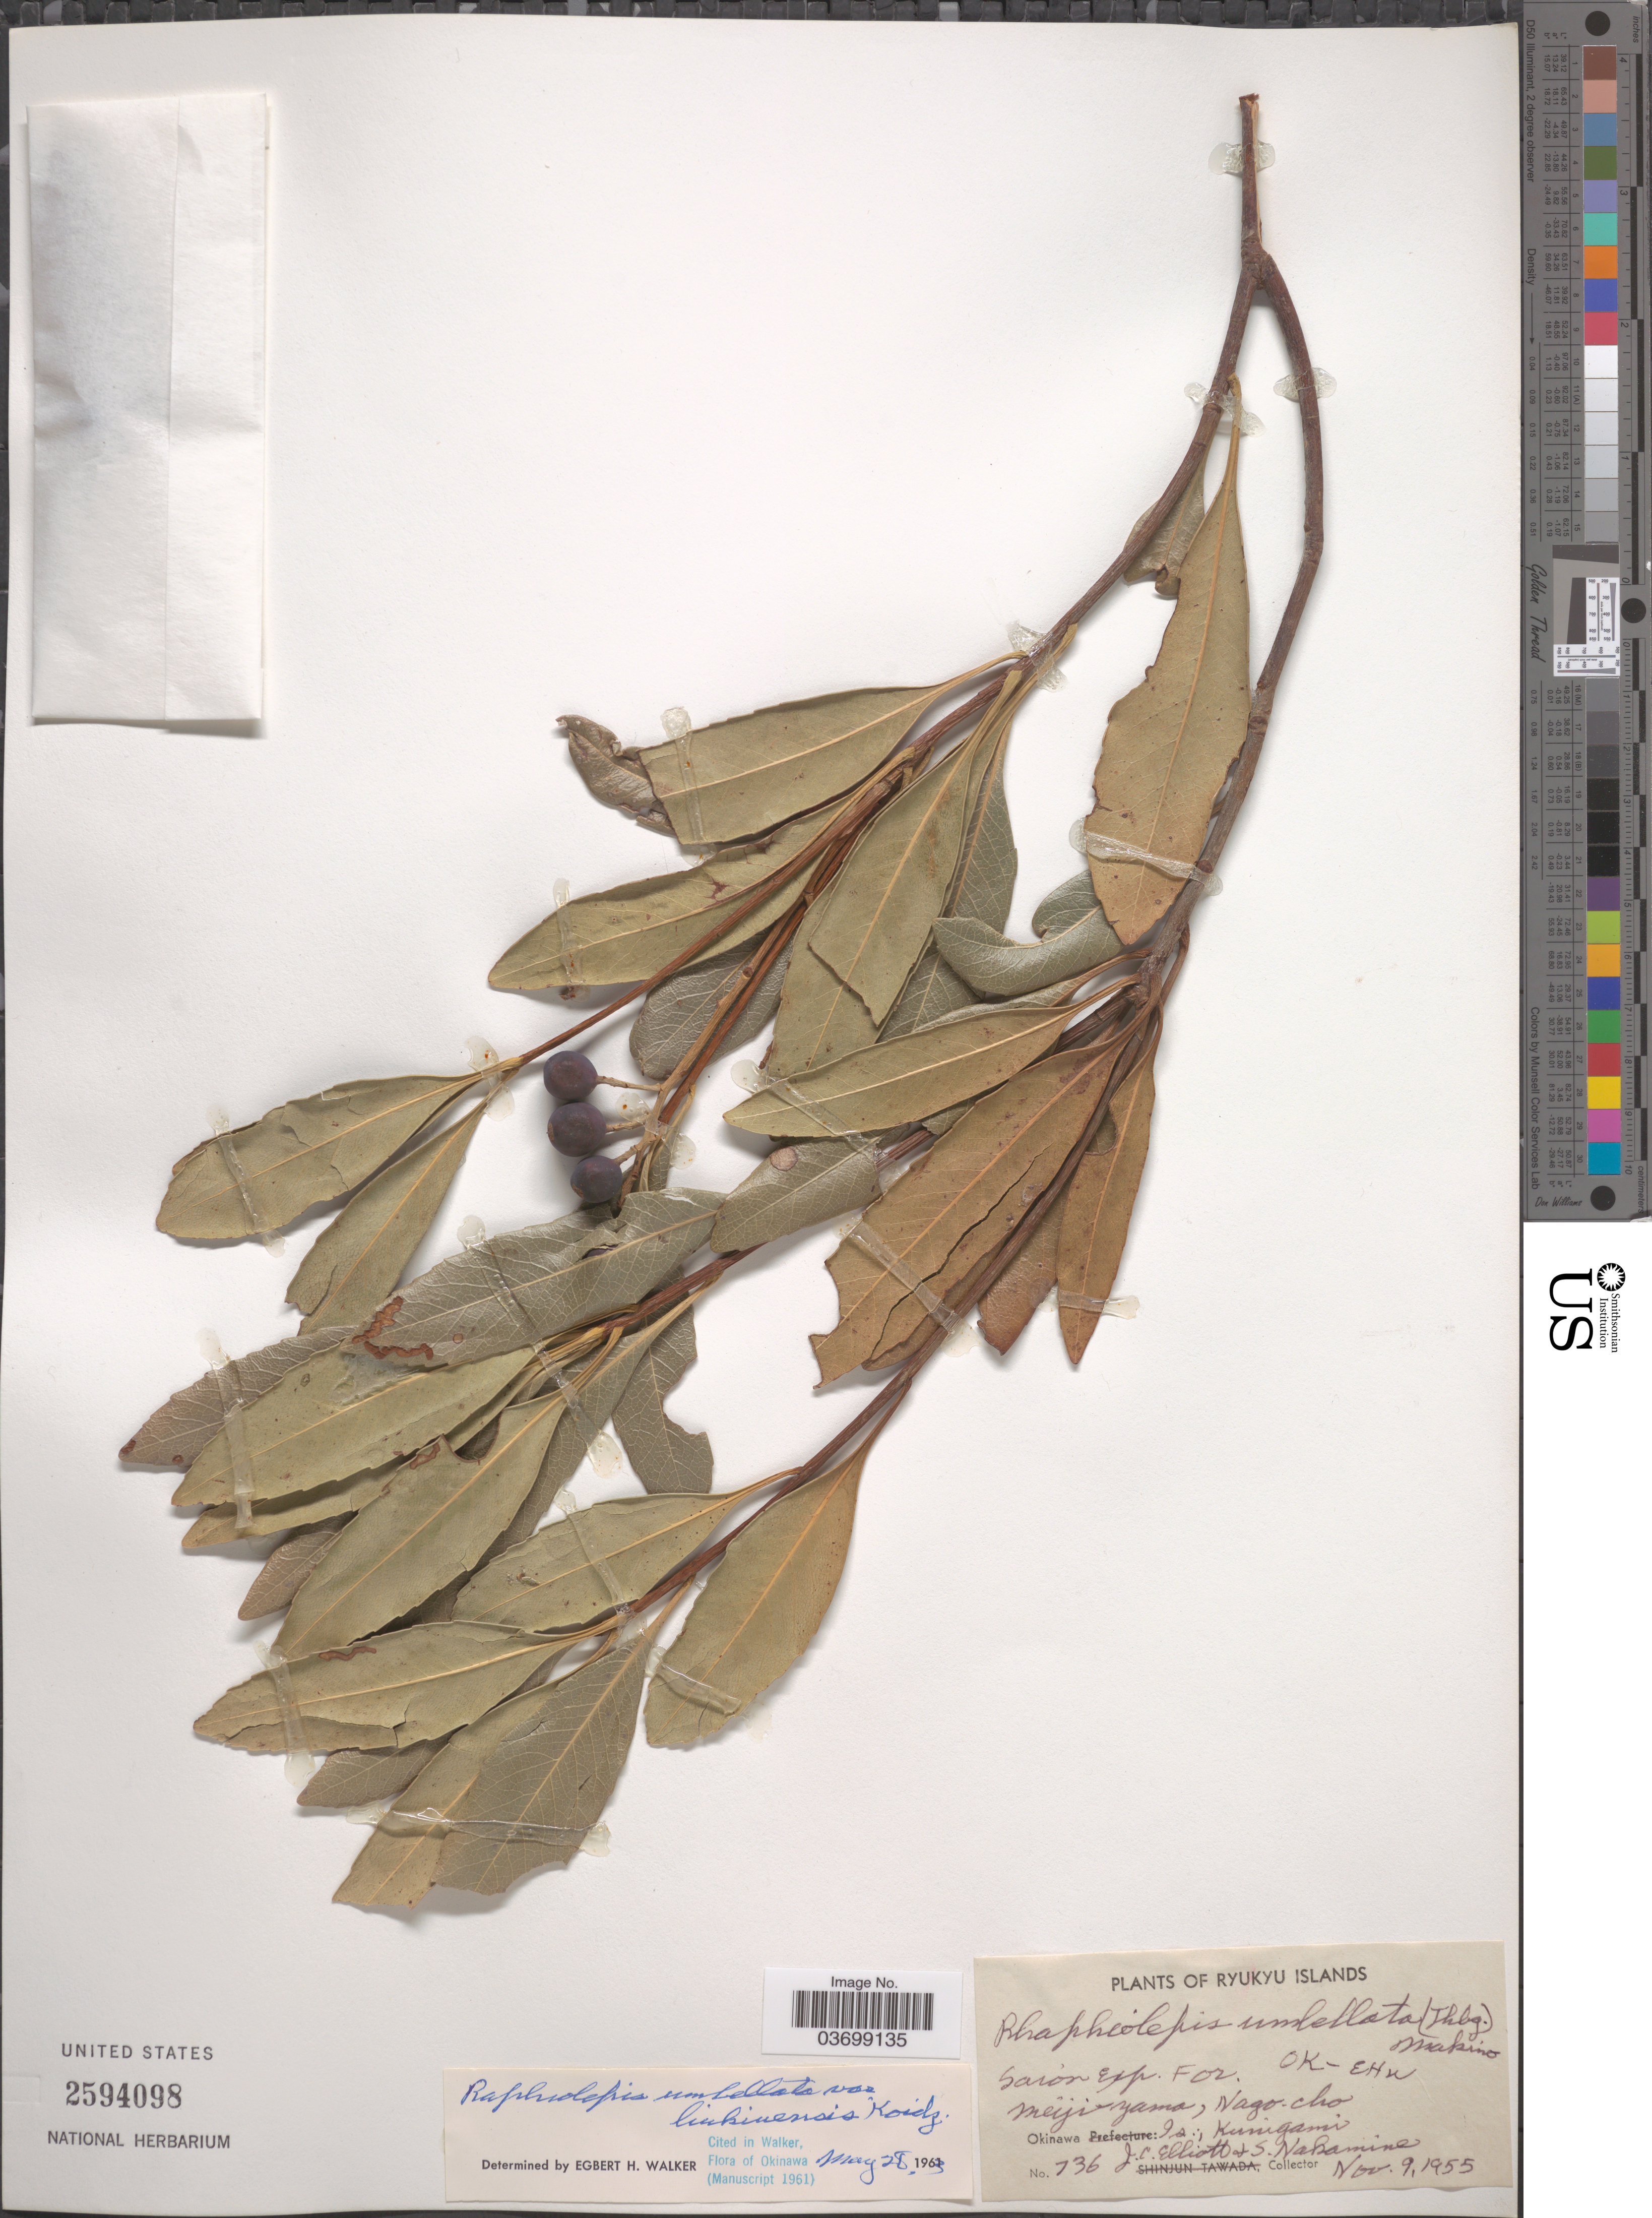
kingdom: Plantae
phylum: Tracheophyta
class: Magnoliopsida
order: Rosales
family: Rosaceae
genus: Rhaphiolepis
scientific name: Rhaphiolepis umbellata var. liukiuensis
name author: Koidz.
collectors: J. C. Elliott & S. Nakamine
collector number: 736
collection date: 1955-11-09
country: Japan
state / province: Okinawa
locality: Ryukyu Islands. Saion Exp. For. Meiji-yama, Nago-cho. Okinawa Is.; Kunigami.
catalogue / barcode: US 2594098